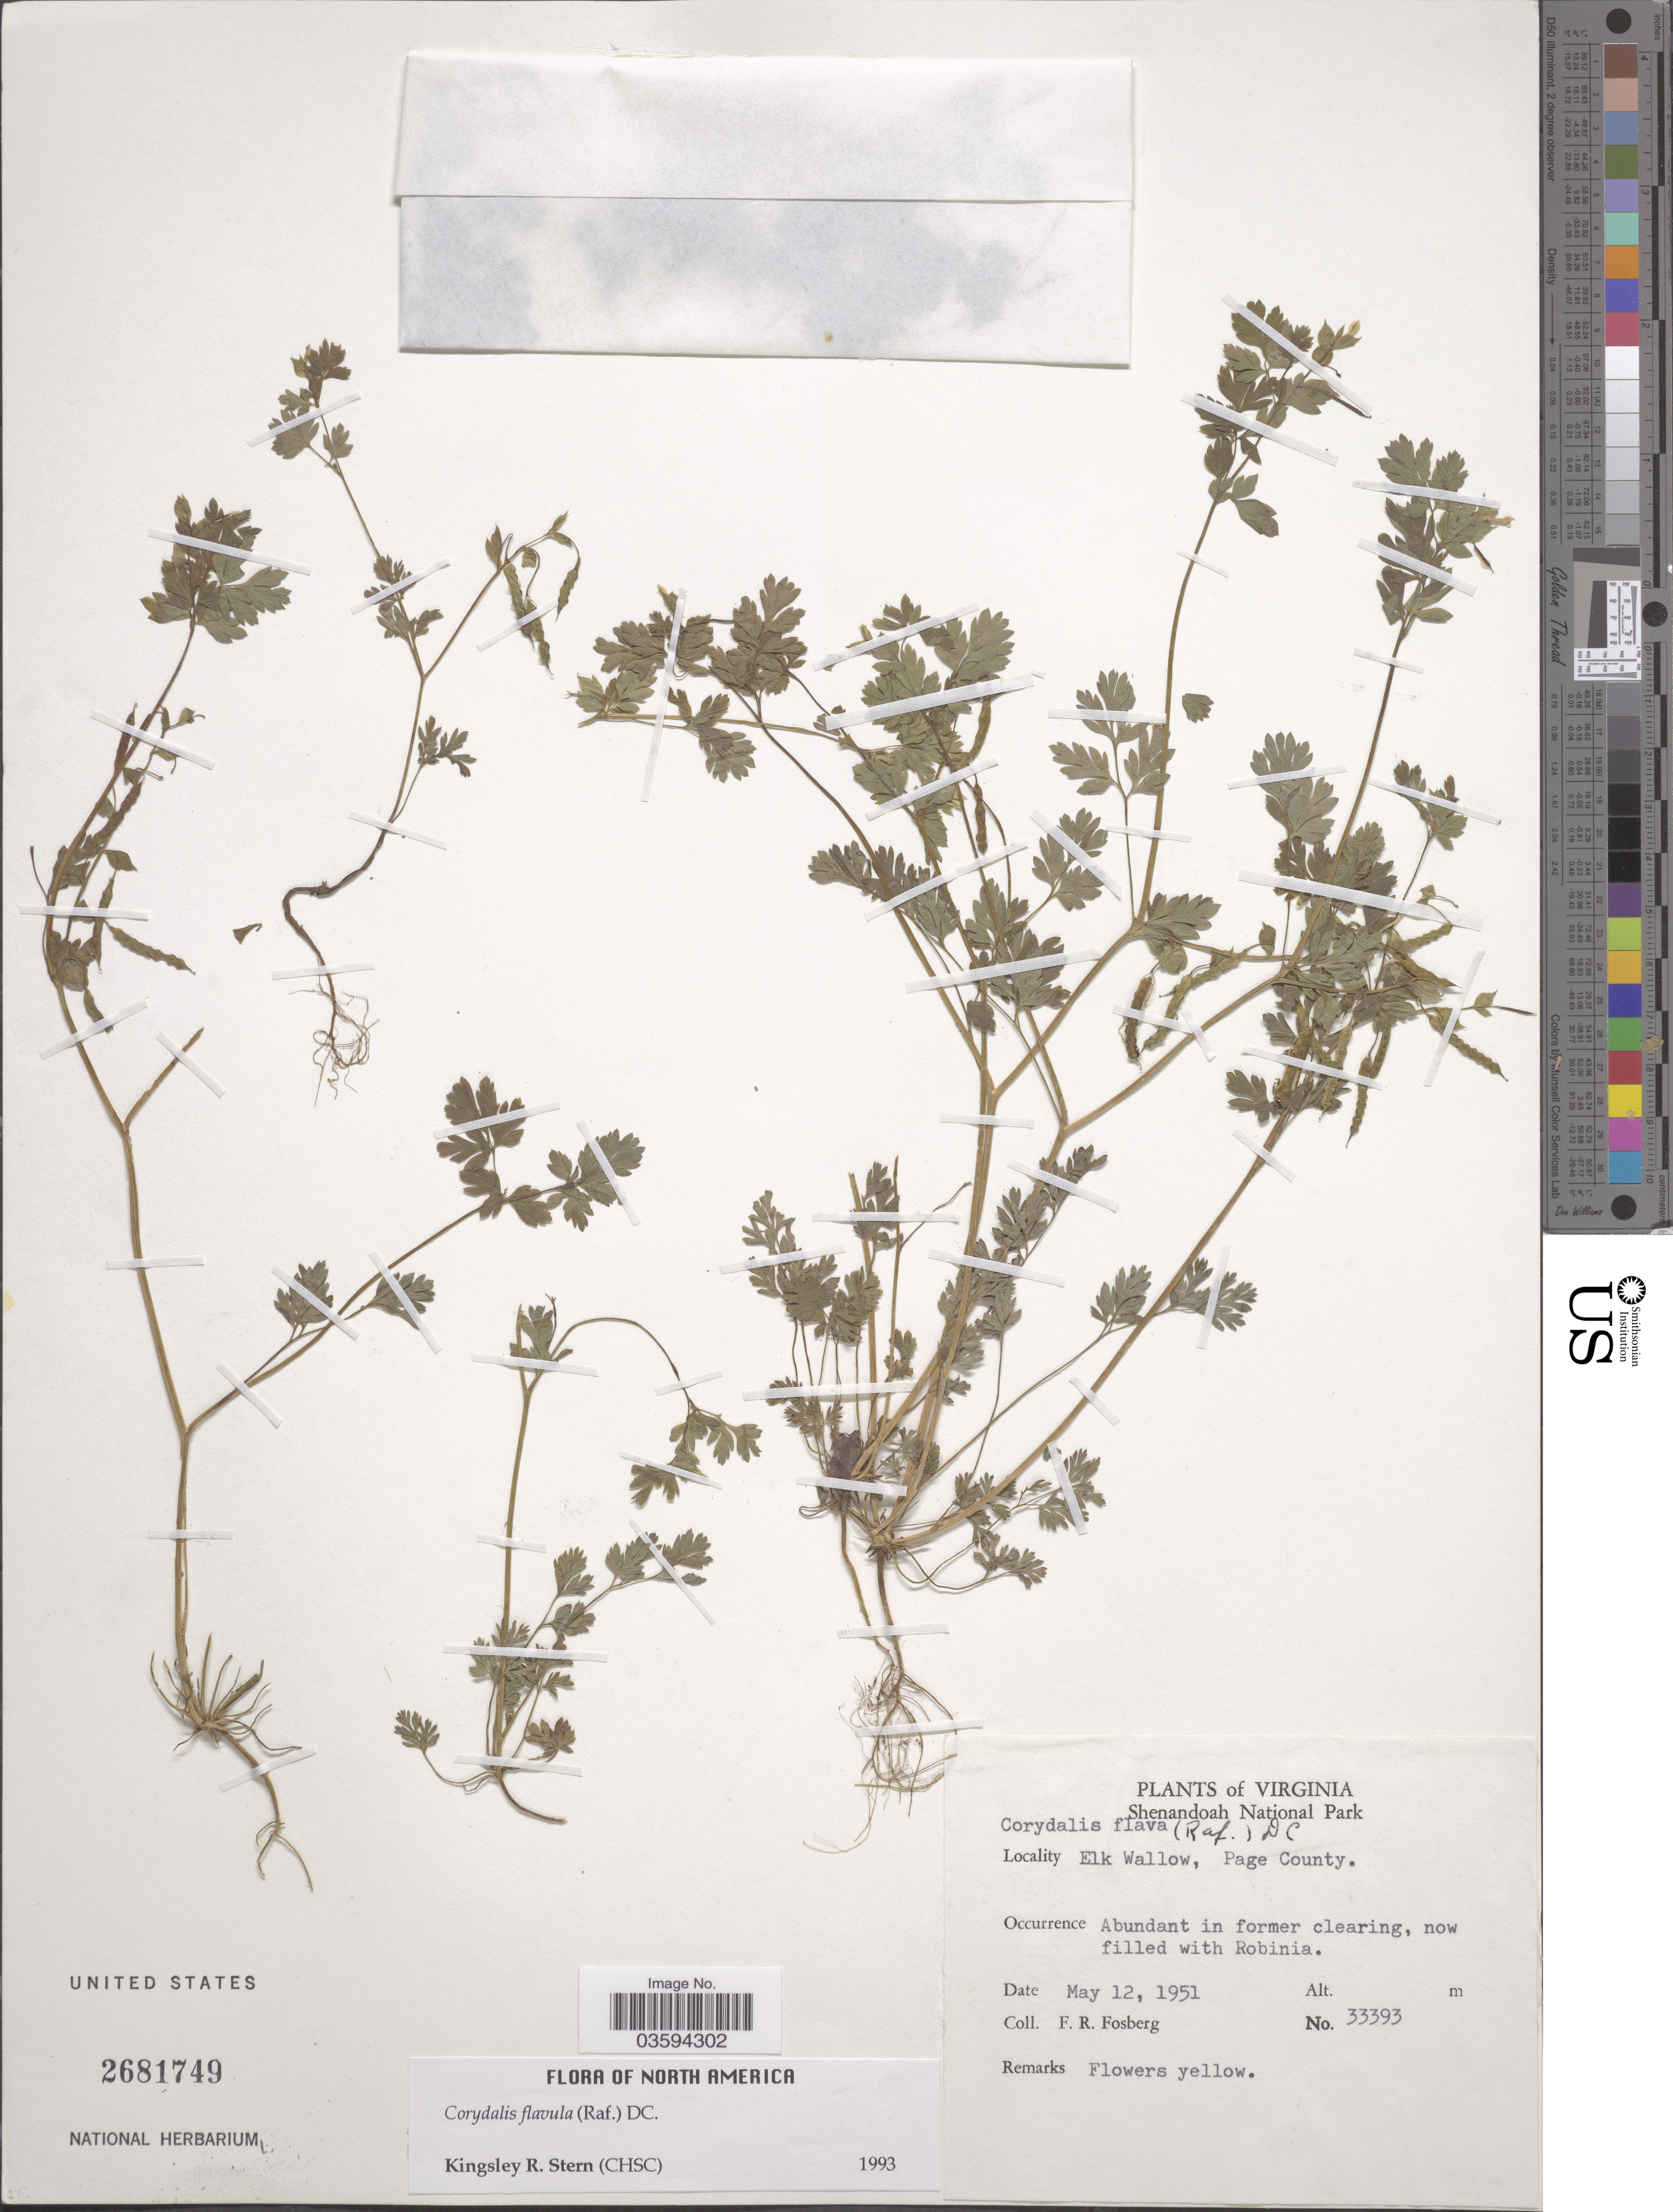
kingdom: Plantae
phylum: Tracheophyta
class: Magnoliopsida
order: Ranunculales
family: Papaveraceae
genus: Corydalis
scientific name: Corydalis flavula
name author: (Raf.) DC.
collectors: F. R. Fosberg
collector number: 33393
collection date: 1951-05-12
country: United States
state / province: Virginia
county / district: Page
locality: Shenandoah National Park. Elk Wallow, Page County.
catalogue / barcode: US 2681749